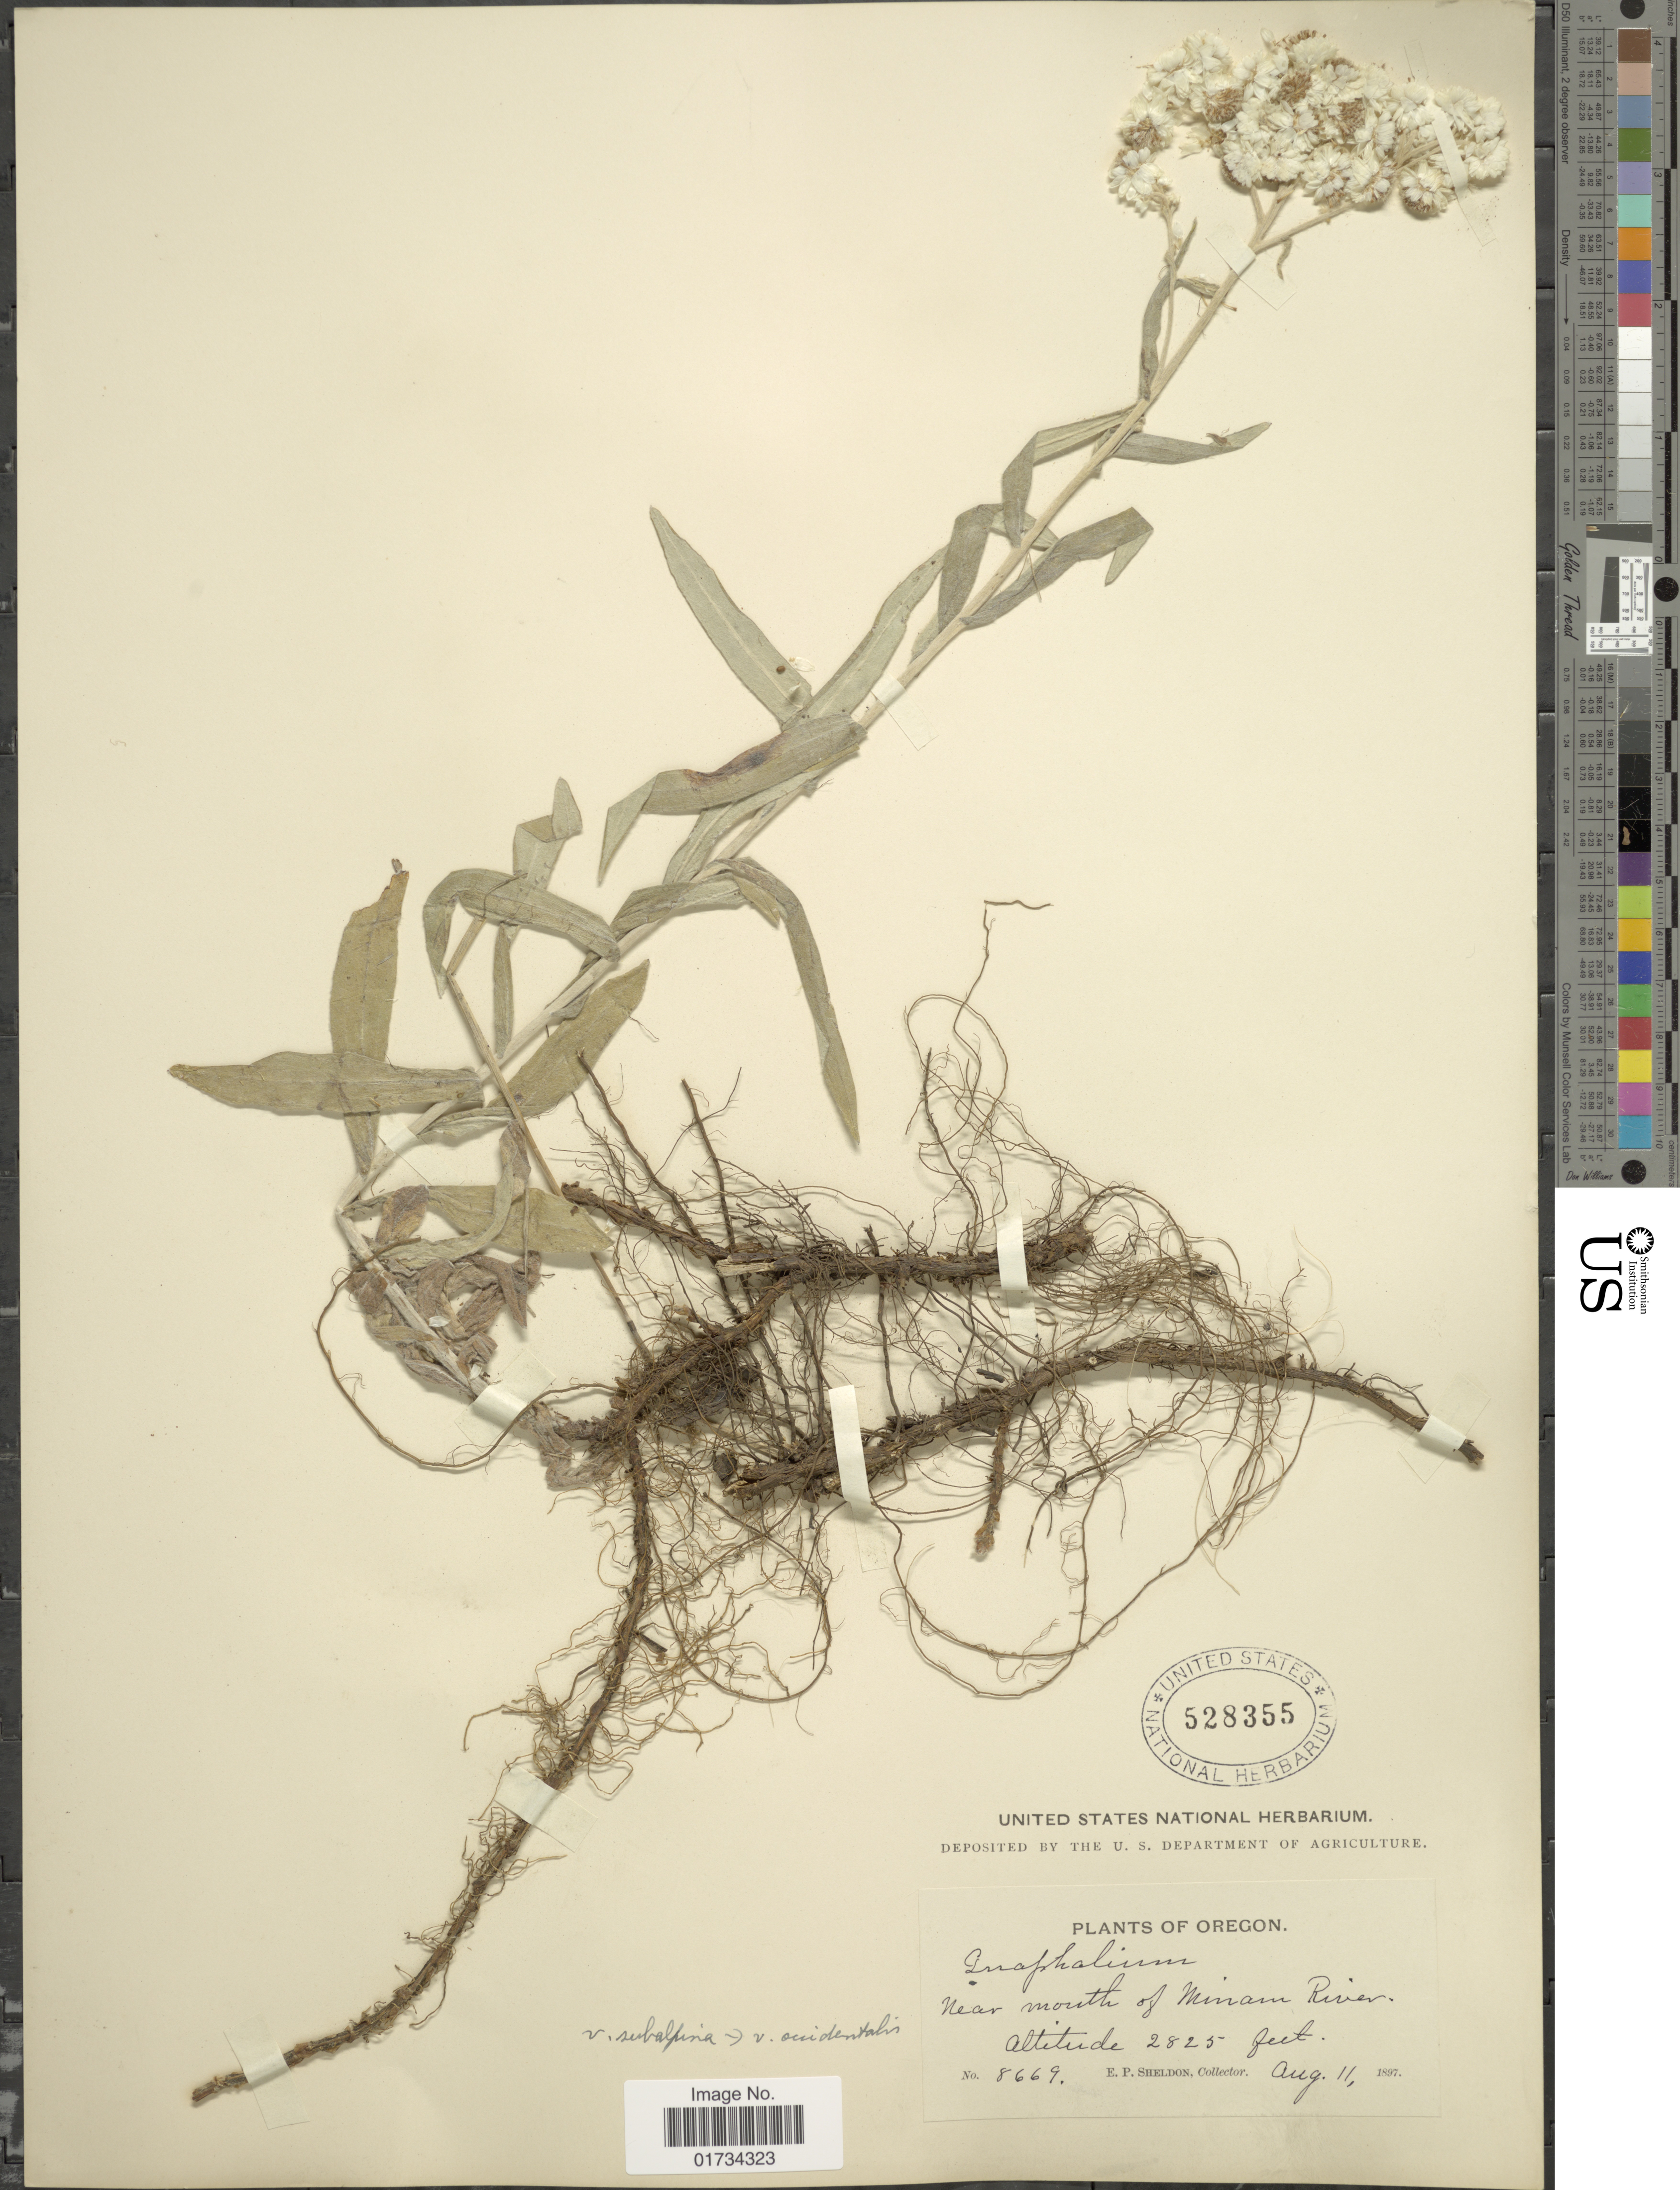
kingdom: Plantae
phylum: Tracheophyta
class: Magnoliopsida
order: Asterales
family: Asteraceae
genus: Anaphalis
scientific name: Anaphalis subalpina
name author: (A. Gray) Rydb.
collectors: E. P. Sheldon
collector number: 8669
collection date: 1897-08-11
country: United States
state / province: Oregon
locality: Oregon. Near mouth of Minam River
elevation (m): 861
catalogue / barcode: US 528355